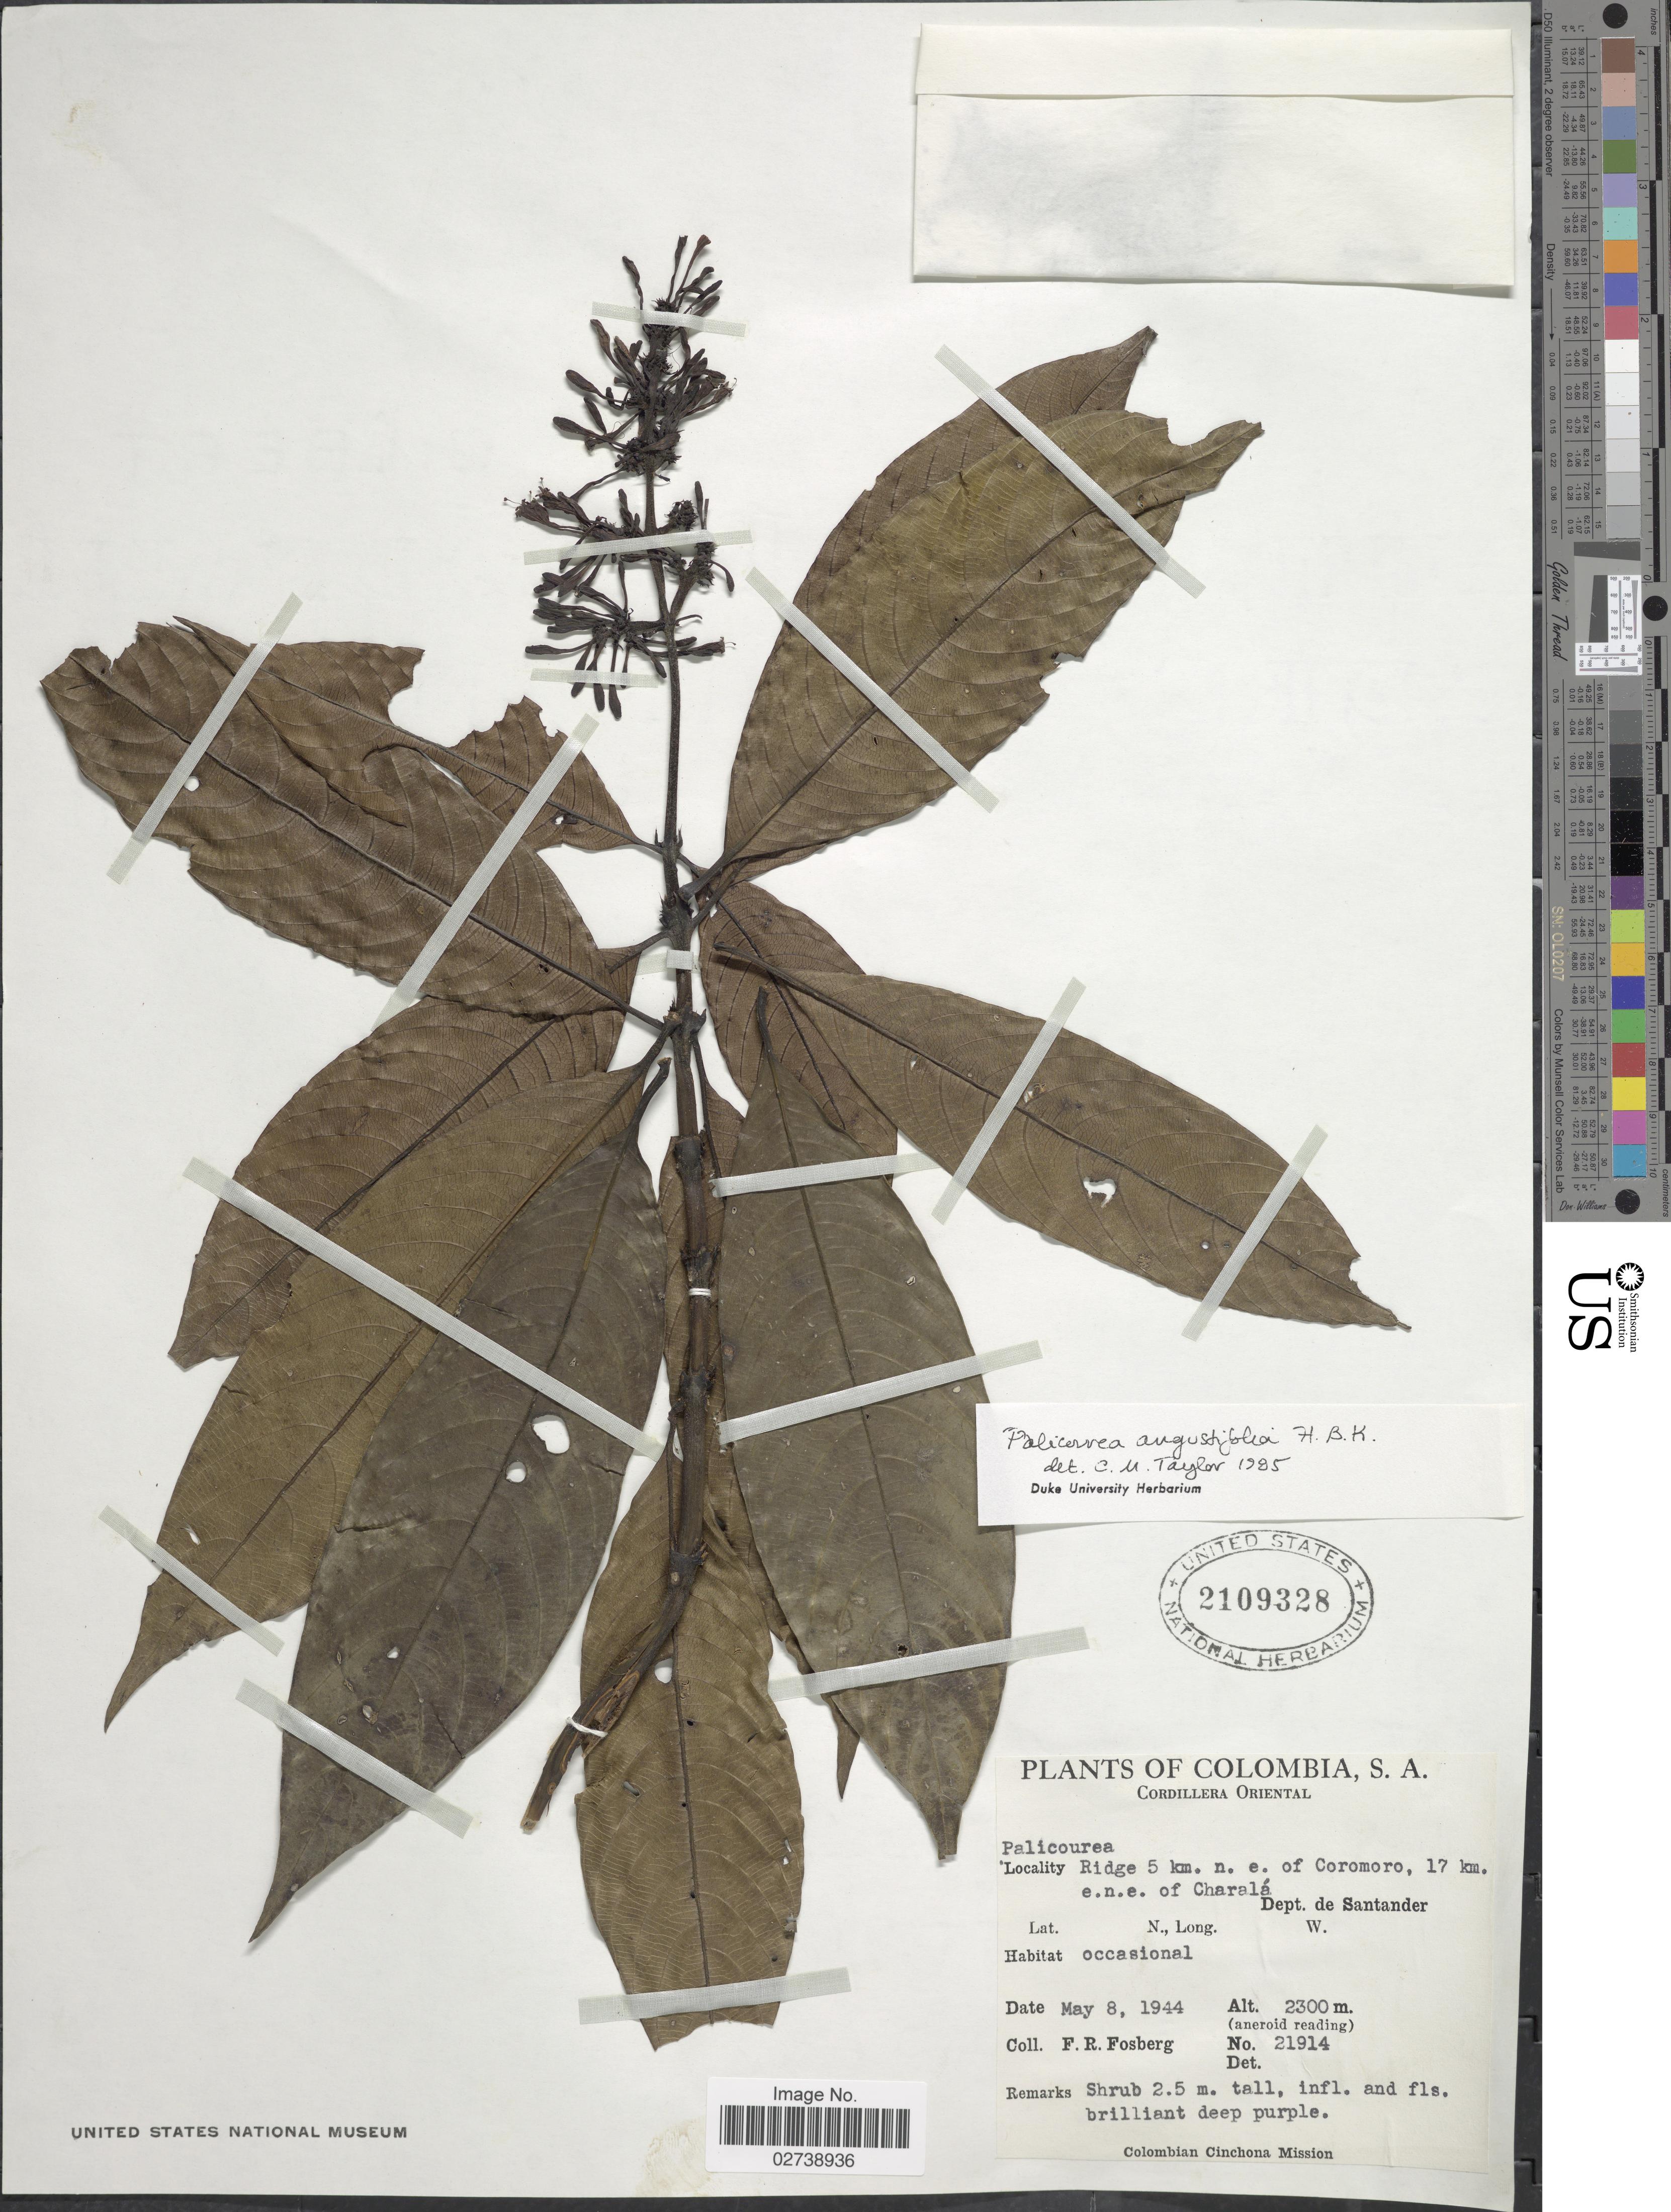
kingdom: Plantae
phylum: Tracheophyta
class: Magnoliopsida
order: Gentianales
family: Rubiaceae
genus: Palicourea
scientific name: Palicourea angustifolia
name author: Kunth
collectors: F. R. Fosberg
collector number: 21914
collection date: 1944-05-08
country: Colombia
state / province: Santander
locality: Ridge 5 km n.e. of Coromoro, 17 km. e.n.e. of Charala, Dept. de Santander.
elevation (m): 2300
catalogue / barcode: US 2109328